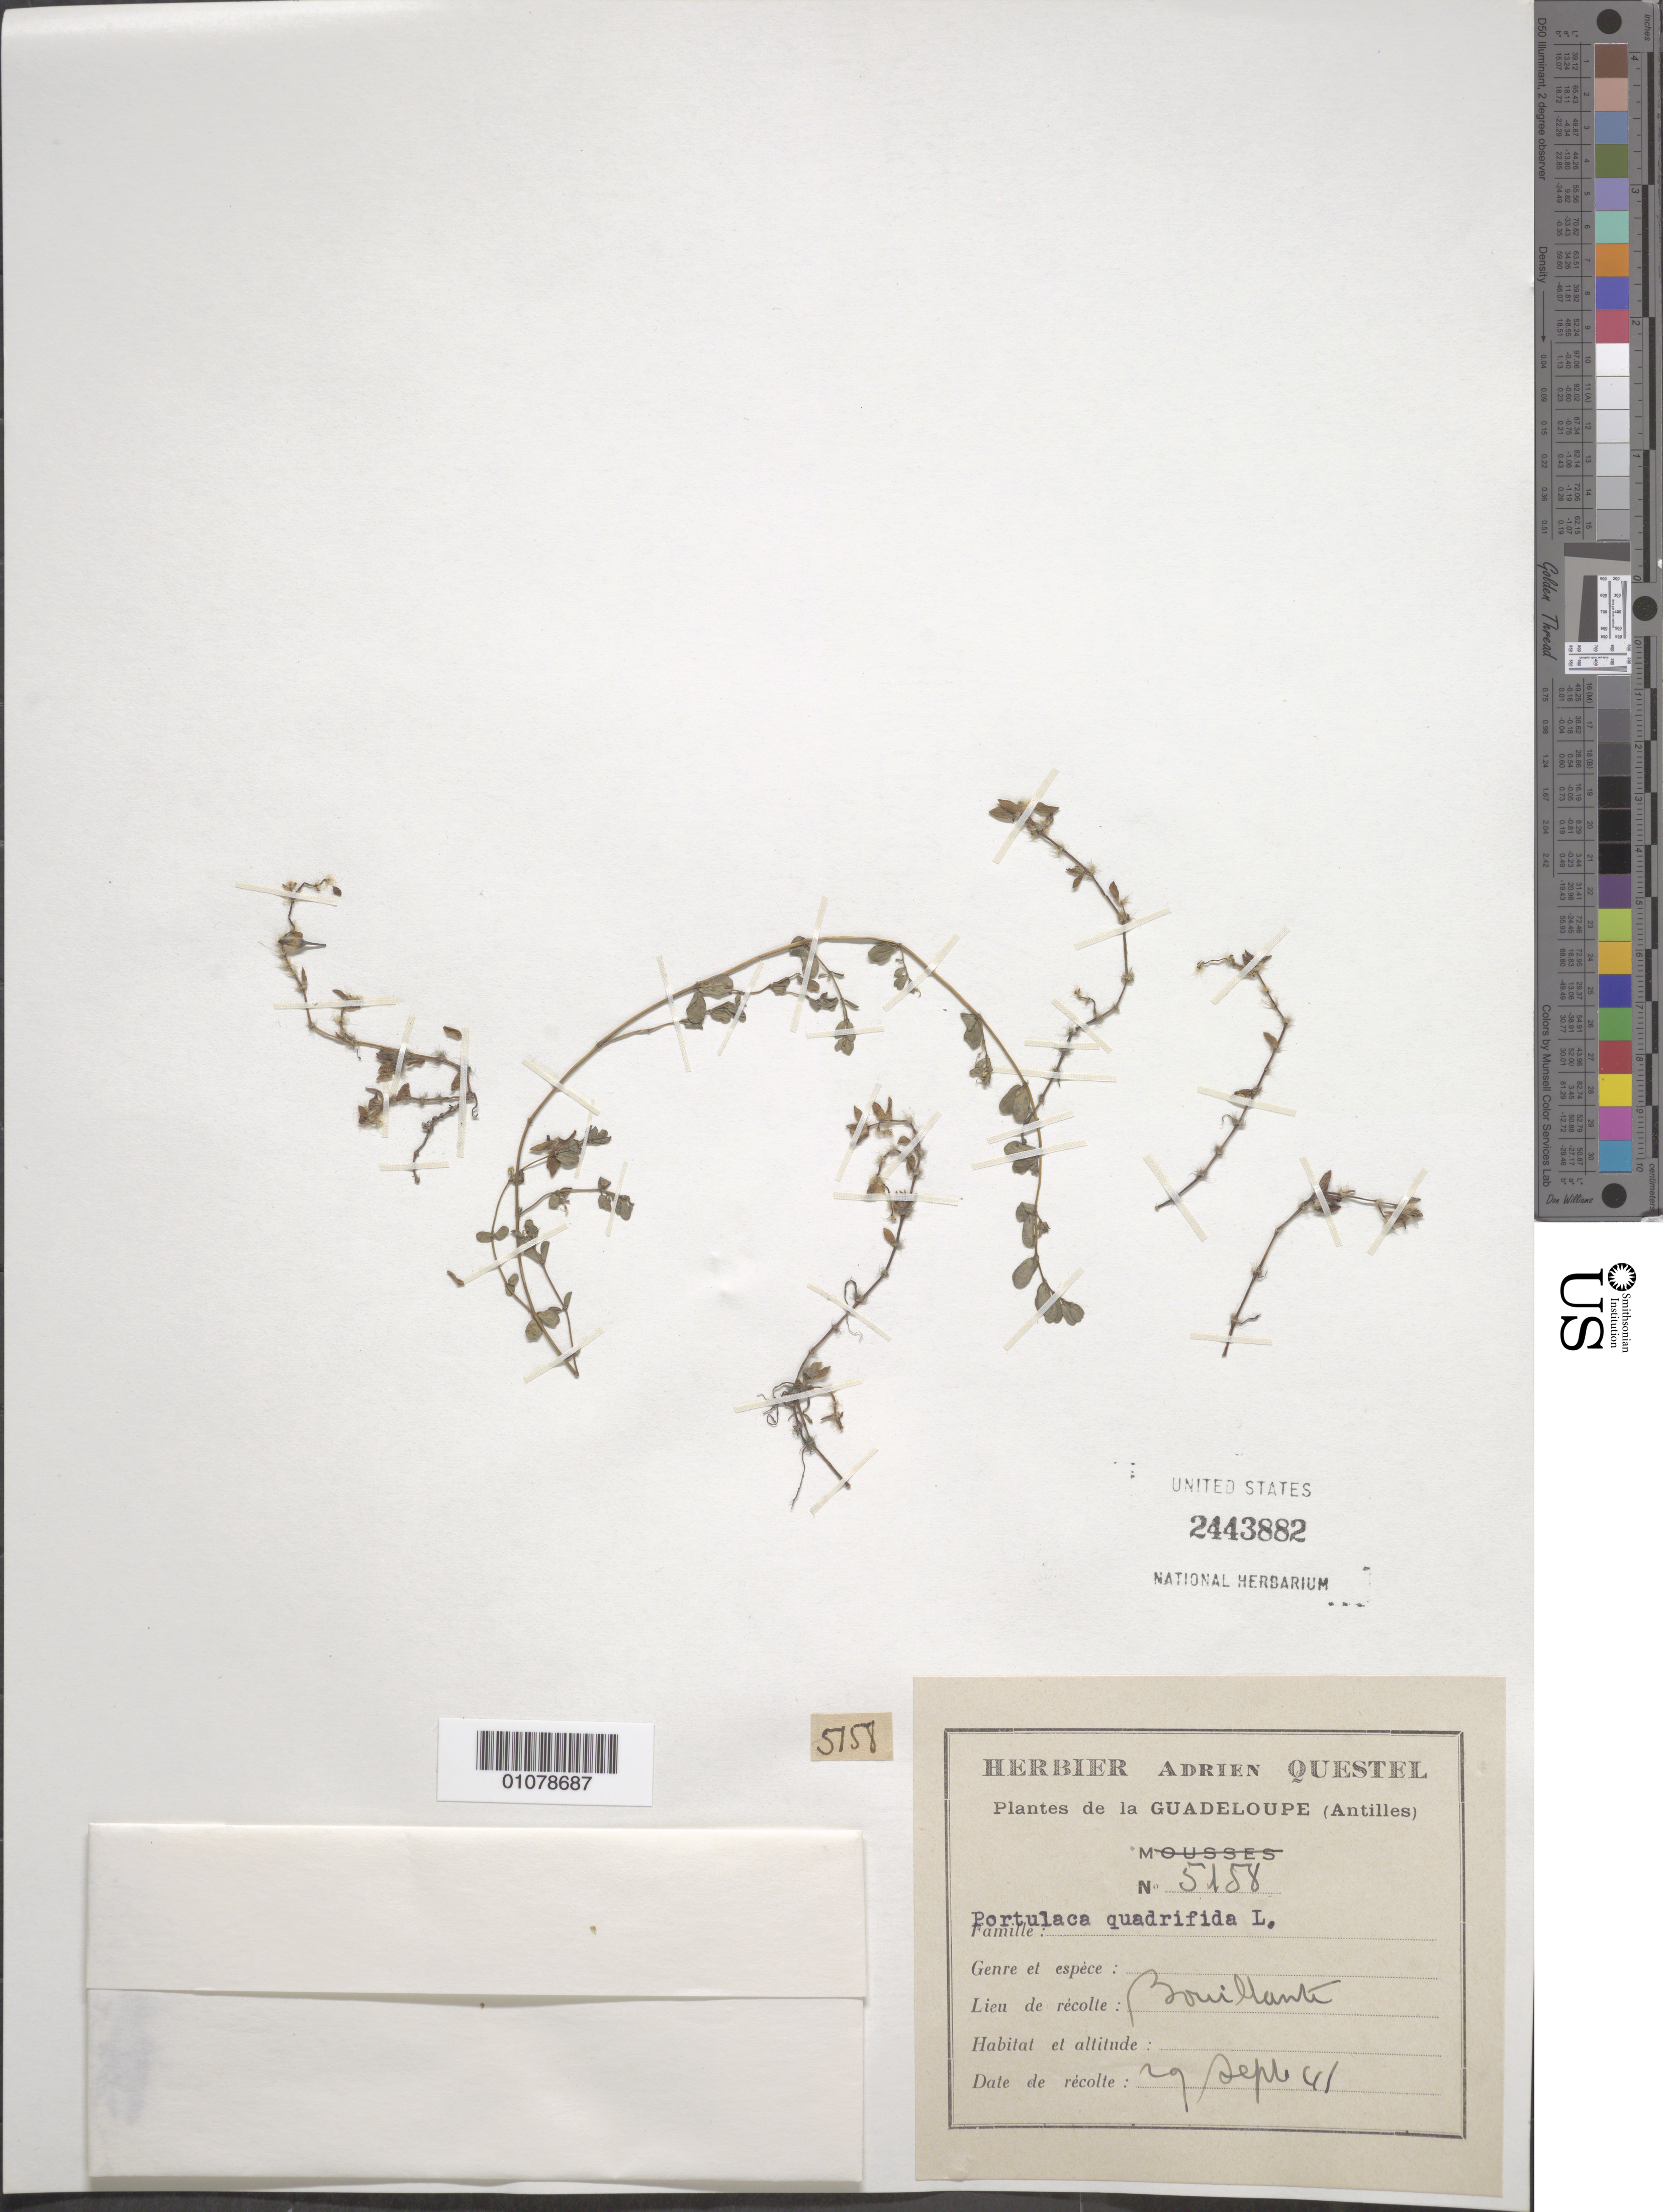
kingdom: Plantae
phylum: Tracheophyta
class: Magnoliopsida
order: Caryophyllales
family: Portulacaceae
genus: Portulaca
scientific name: Portulaca quadrifida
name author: L.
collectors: A. Questel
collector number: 5158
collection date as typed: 29 Sep 1941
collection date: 1941-09-29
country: Guadeloupe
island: Basse Terre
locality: Bouillante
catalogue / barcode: US 2443882